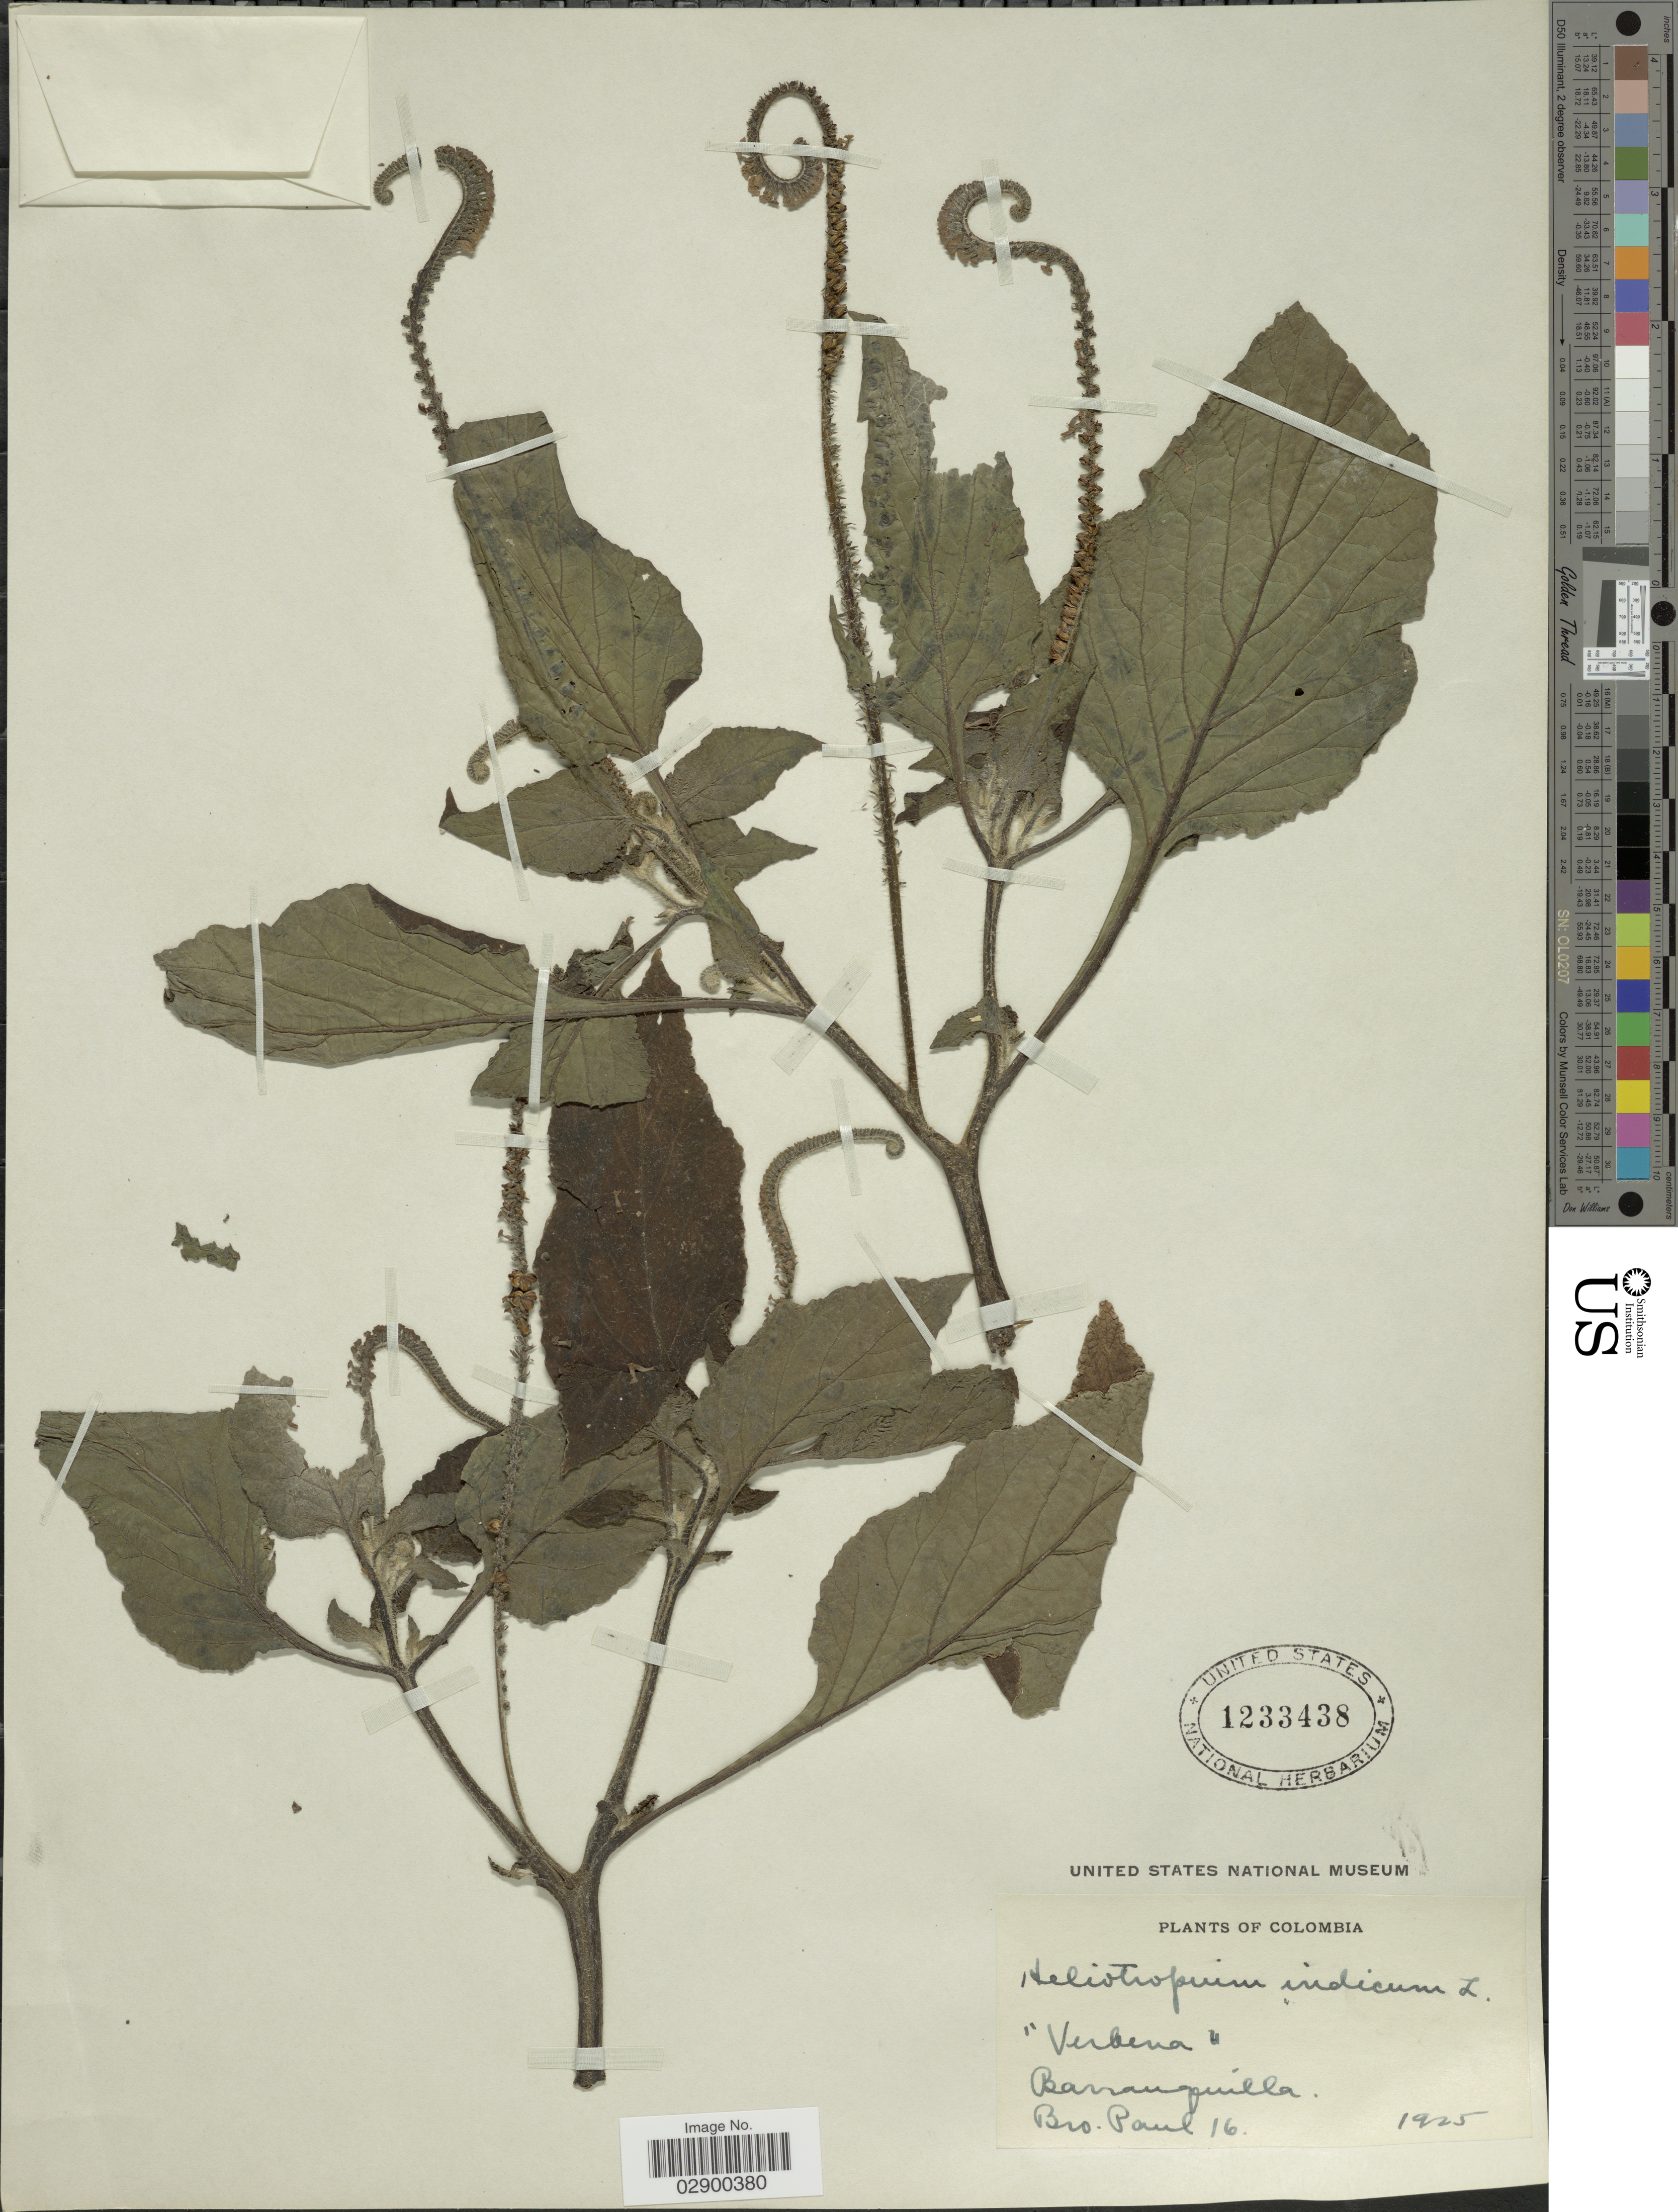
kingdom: Plantae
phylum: Tracheophyta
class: Magnoliopsida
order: Boraginales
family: Heliotropiaceae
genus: Heliotropium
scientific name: Heliotropium indicum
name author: L.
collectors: B. Paul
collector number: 16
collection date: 1925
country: Colombia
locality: Barranquilla.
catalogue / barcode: US 1233438